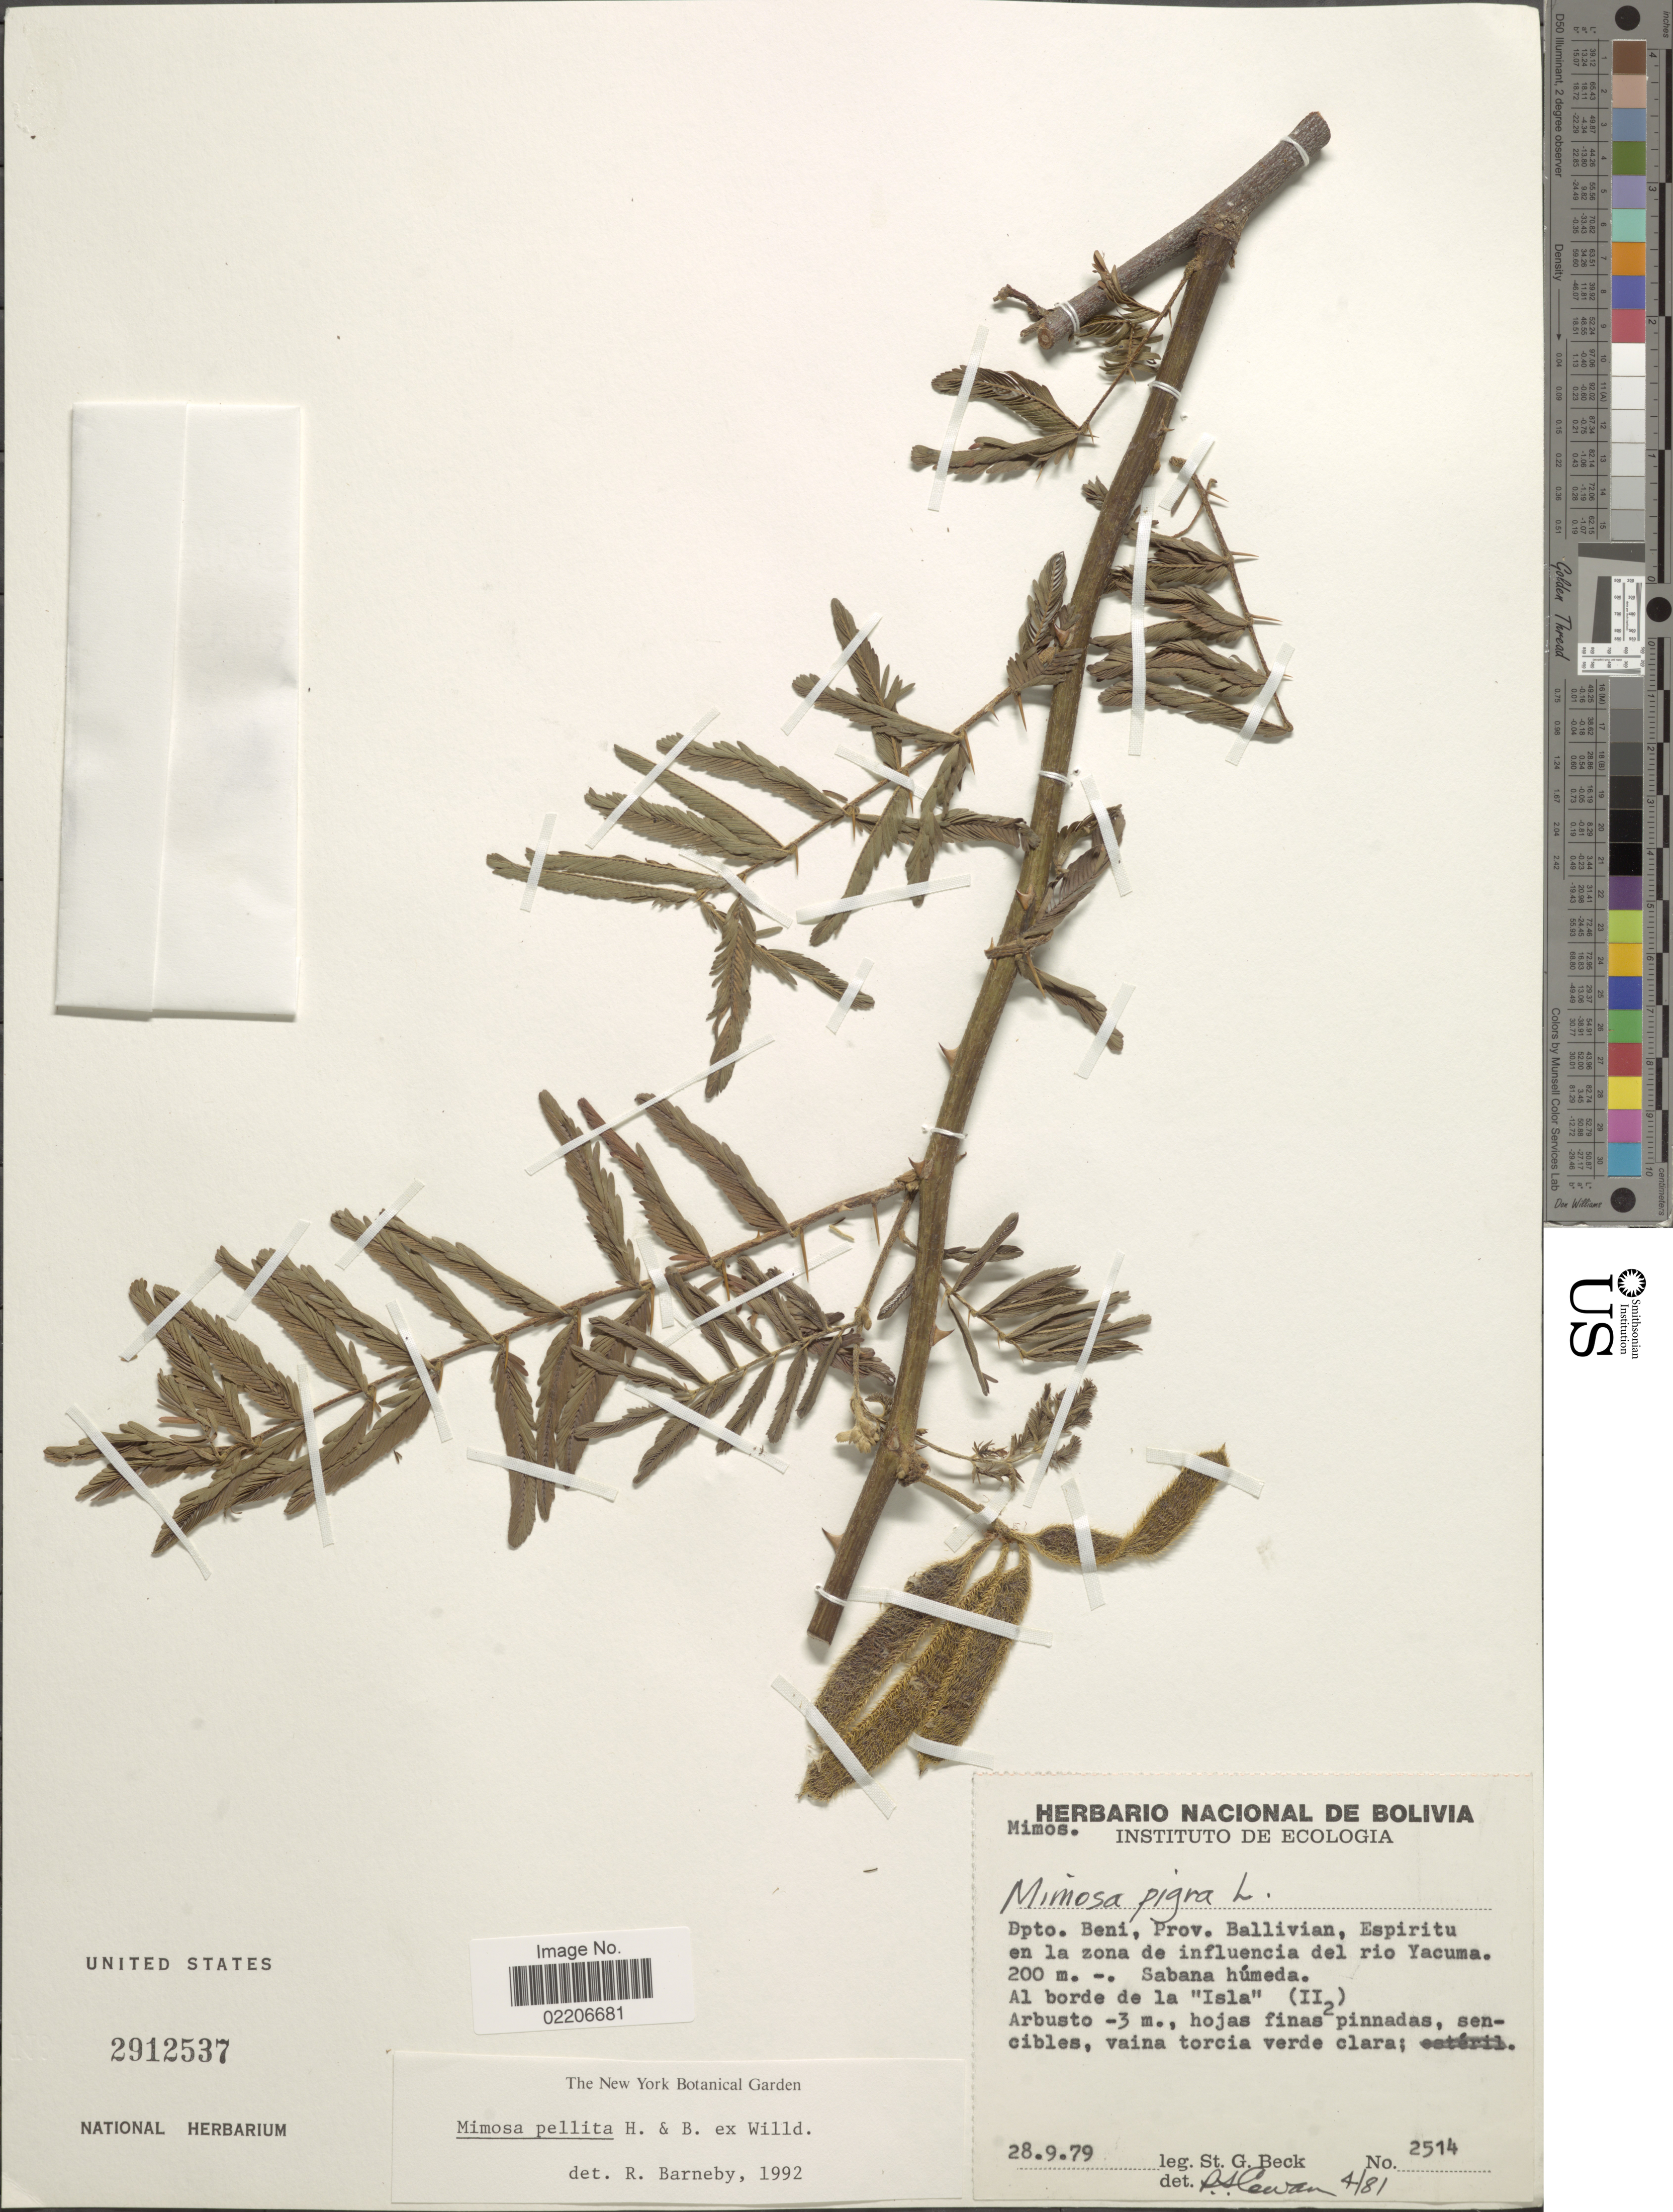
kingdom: Plantae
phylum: Tracheophyta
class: Magnoliopsida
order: Fabales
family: Fabaceae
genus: Mimosa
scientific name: Mimosa pellita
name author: Humb. & Bonpl. ex Willd.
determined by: Barneby, Rupert C., (NY)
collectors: S. G. Beck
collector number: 2514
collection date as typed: Transcribed d/m/y: 28/9/79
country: Bolivia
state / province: Beni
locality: Prov. Ballivian, Espiritu en la zona de influencia del Rio Yacuma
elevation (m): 200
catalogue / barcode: US 2912537